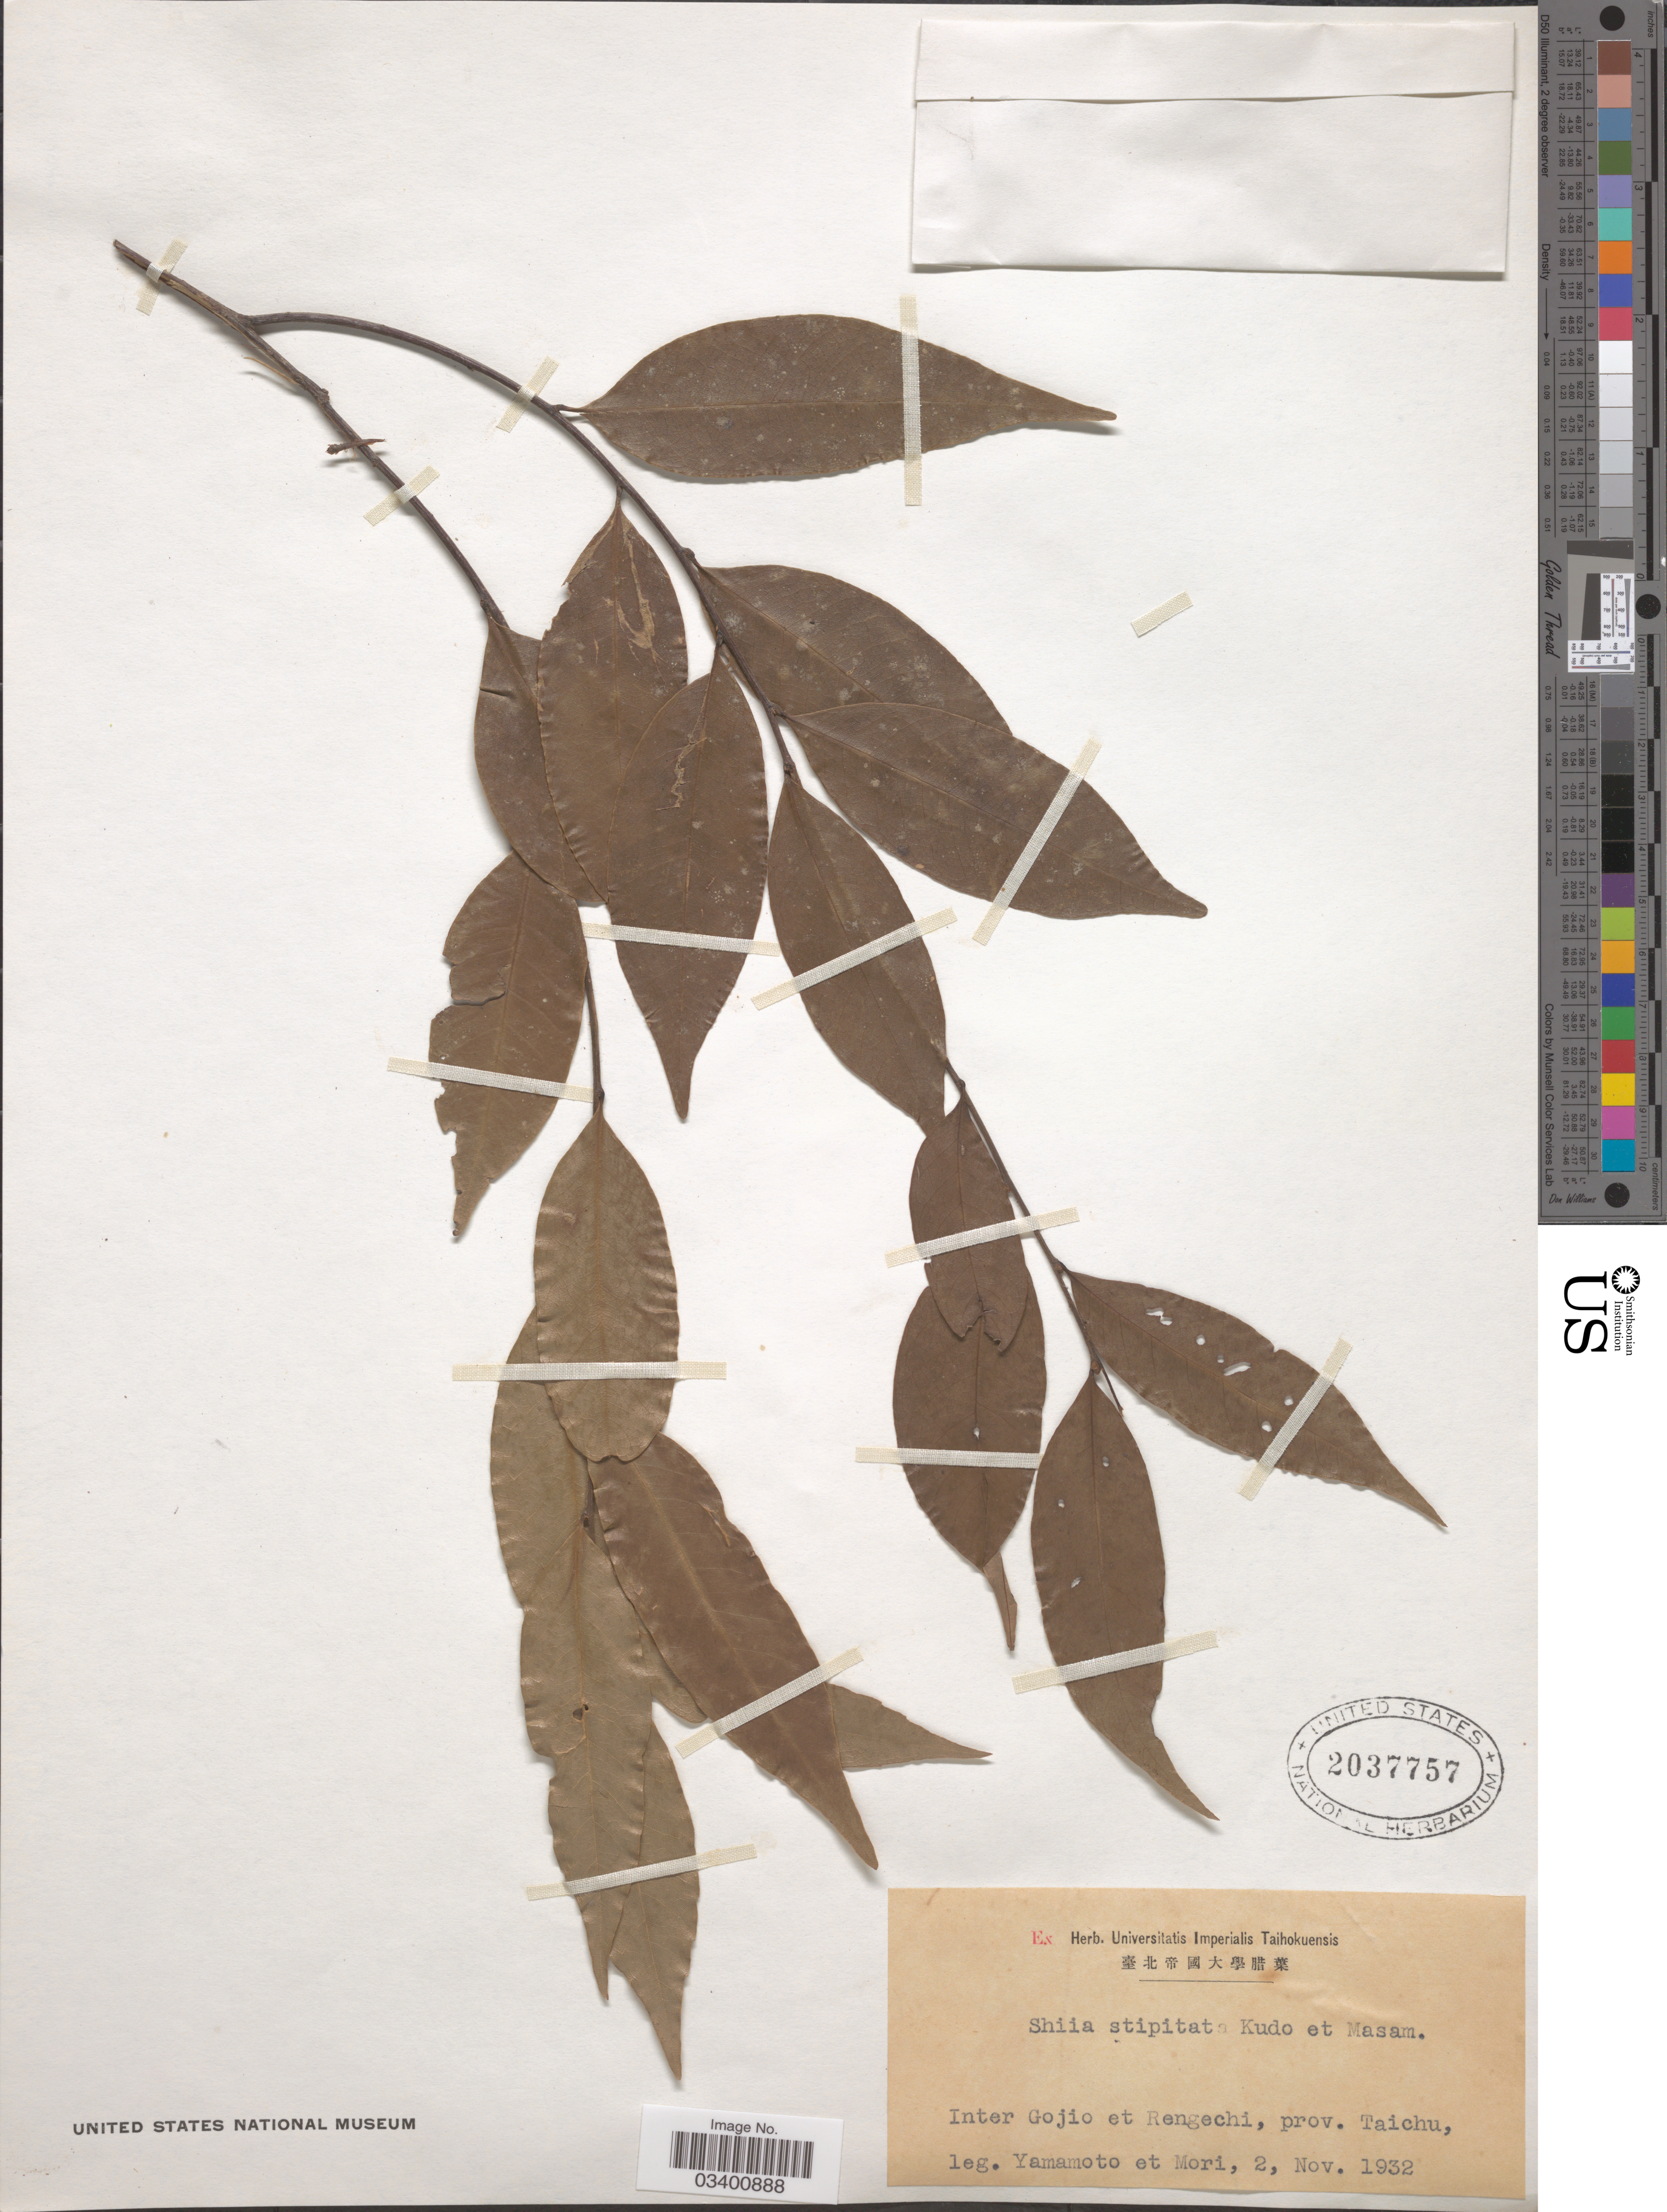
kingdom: Plantae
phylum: Tracheophyta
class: Magnoliopsida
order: Fagales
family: Fagaceae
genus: Castanopsis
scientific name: Castanopsis carlesii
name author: (Hemsl.) Hayata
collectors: Yamamoto & -. Mori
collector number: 2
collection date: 1932-11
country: Taiwan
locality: Inter Gojio et Rengechi, prov. Taichu.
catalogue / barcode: US 2037757